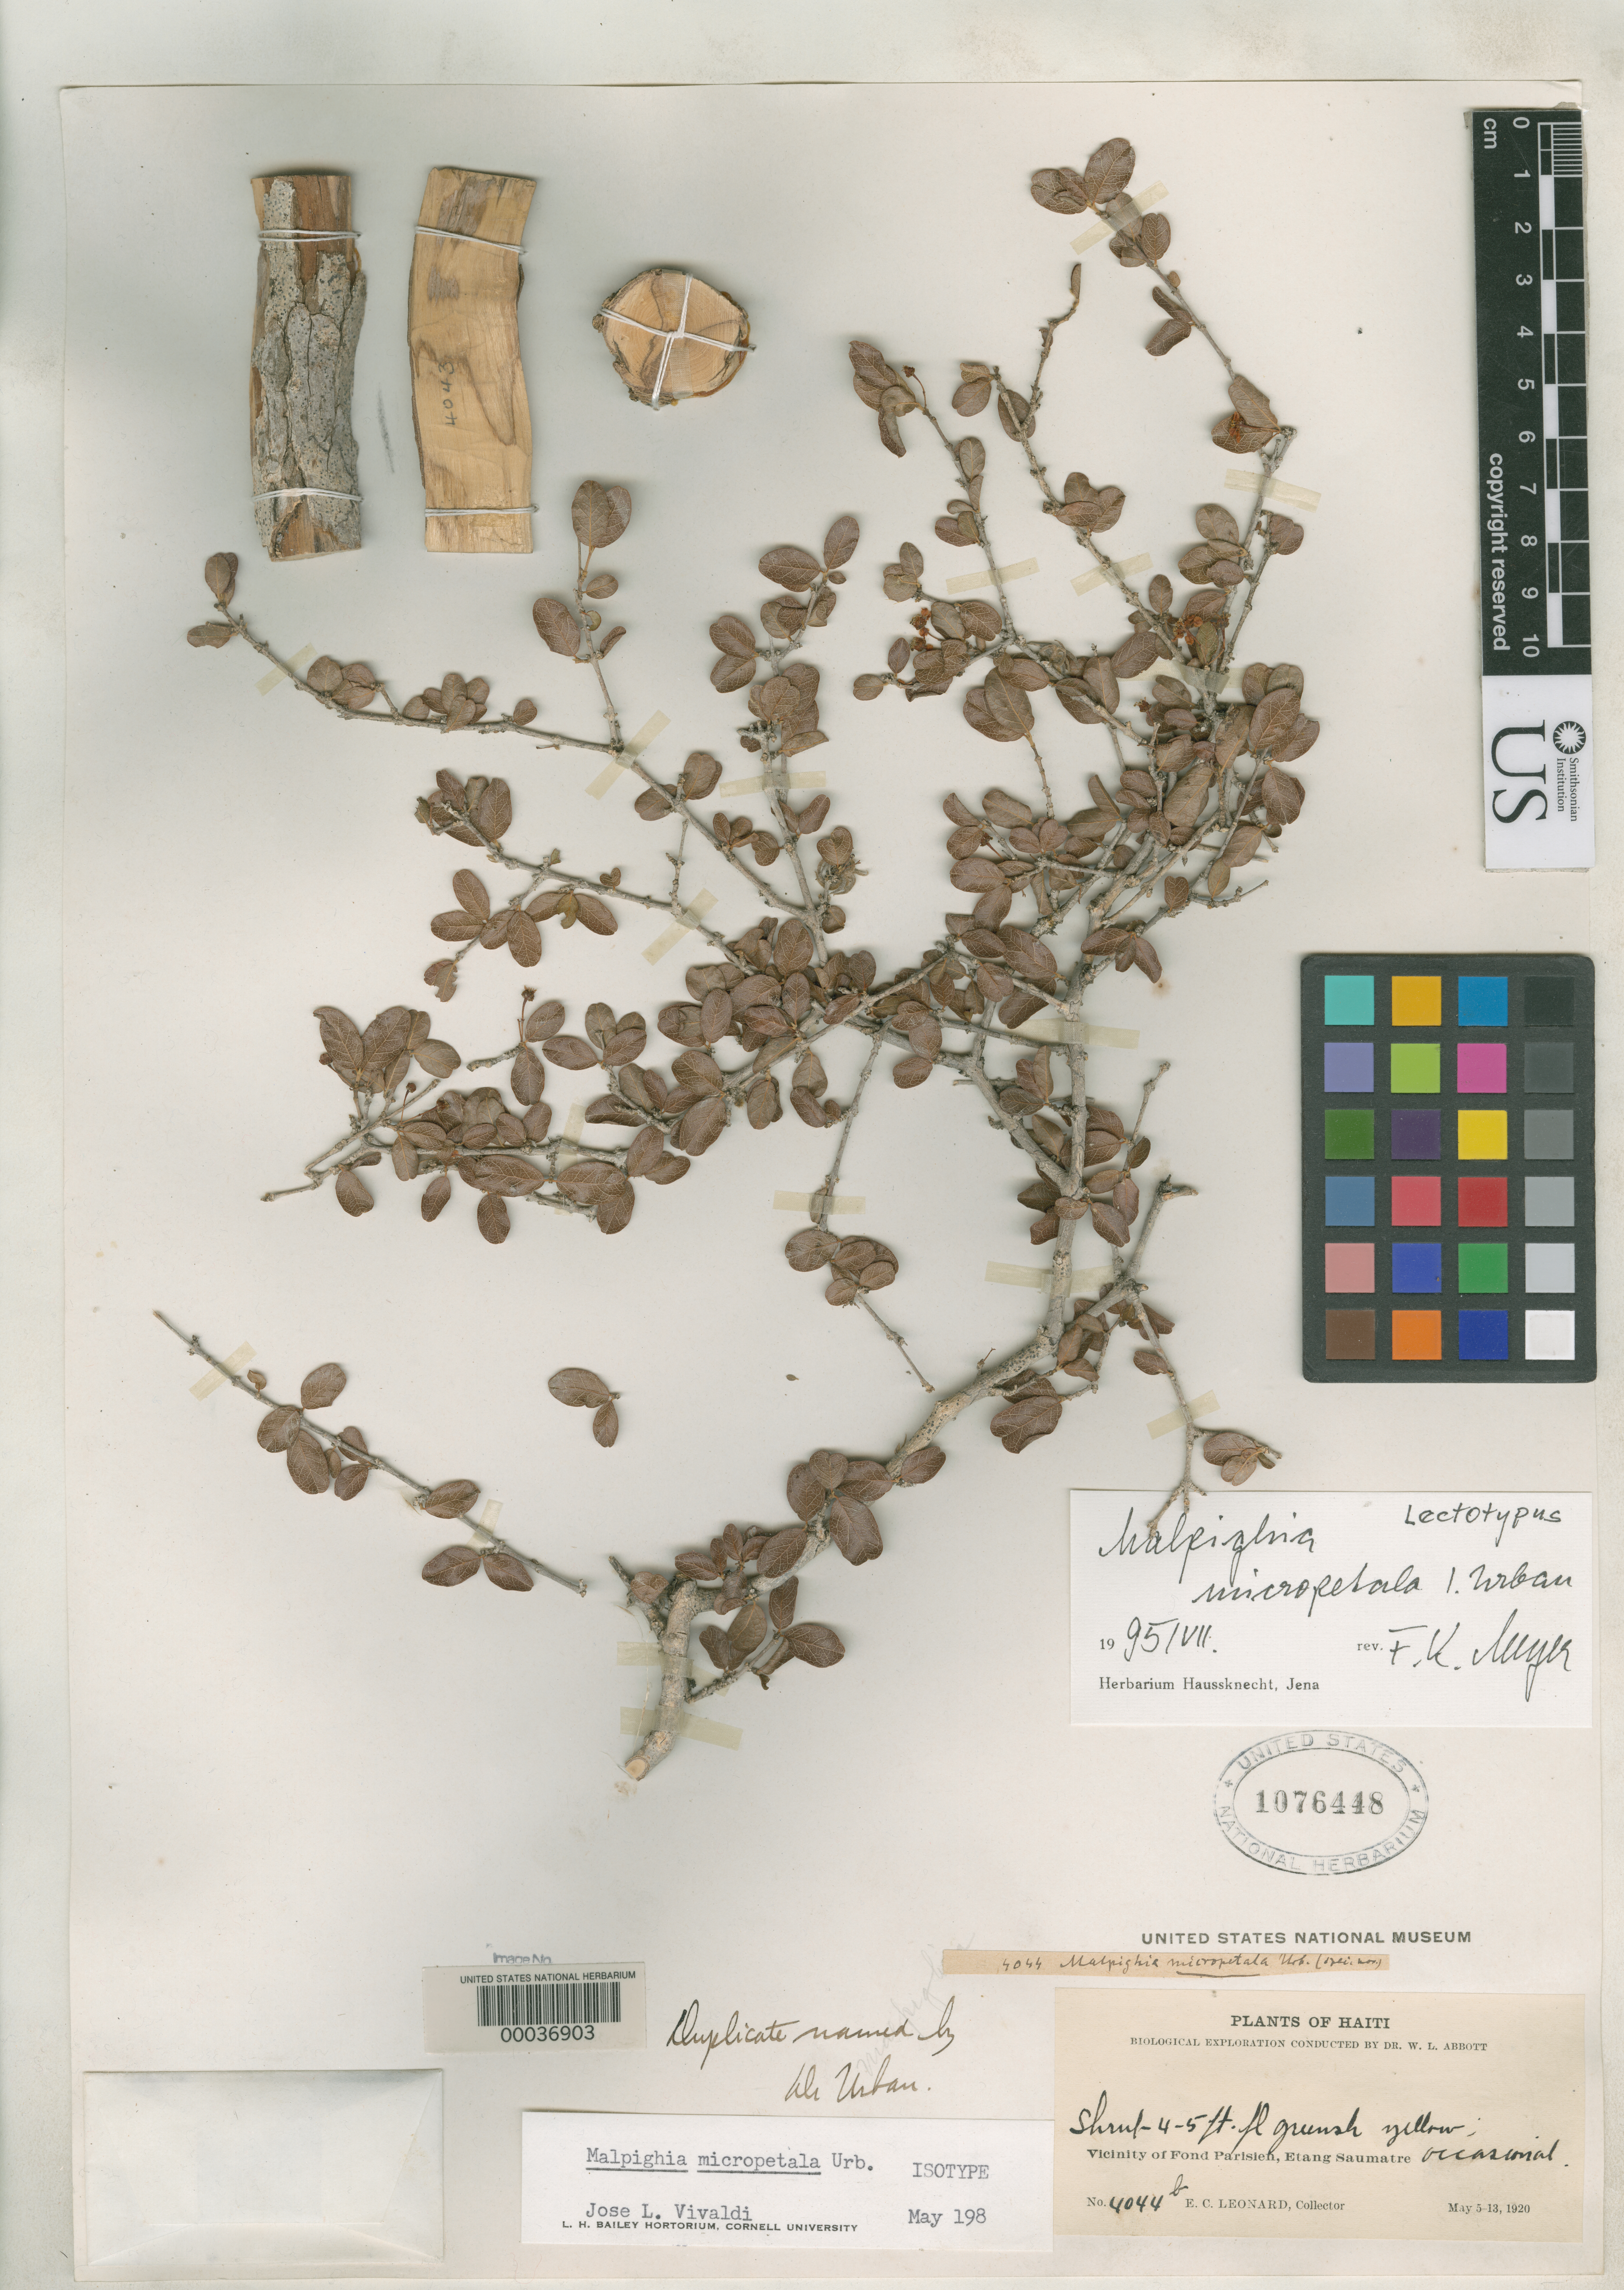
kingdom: Plantae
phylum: Tracheophyta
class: Magnoliopsida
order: Malpighiales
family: Malpighiaceae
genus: Malpighia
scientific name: Malpighia micropetala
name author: Urb.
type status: Isotype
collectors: E. C. Leonard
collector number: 4044 b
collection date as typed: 05 May 1920 to 13 May 1920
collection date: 1920-05-05/1920-05-13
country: Haiti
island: Hispaniola Island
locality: Vicinity of Fond Parisien, Etang Saumatre.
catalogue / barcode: US 1076448